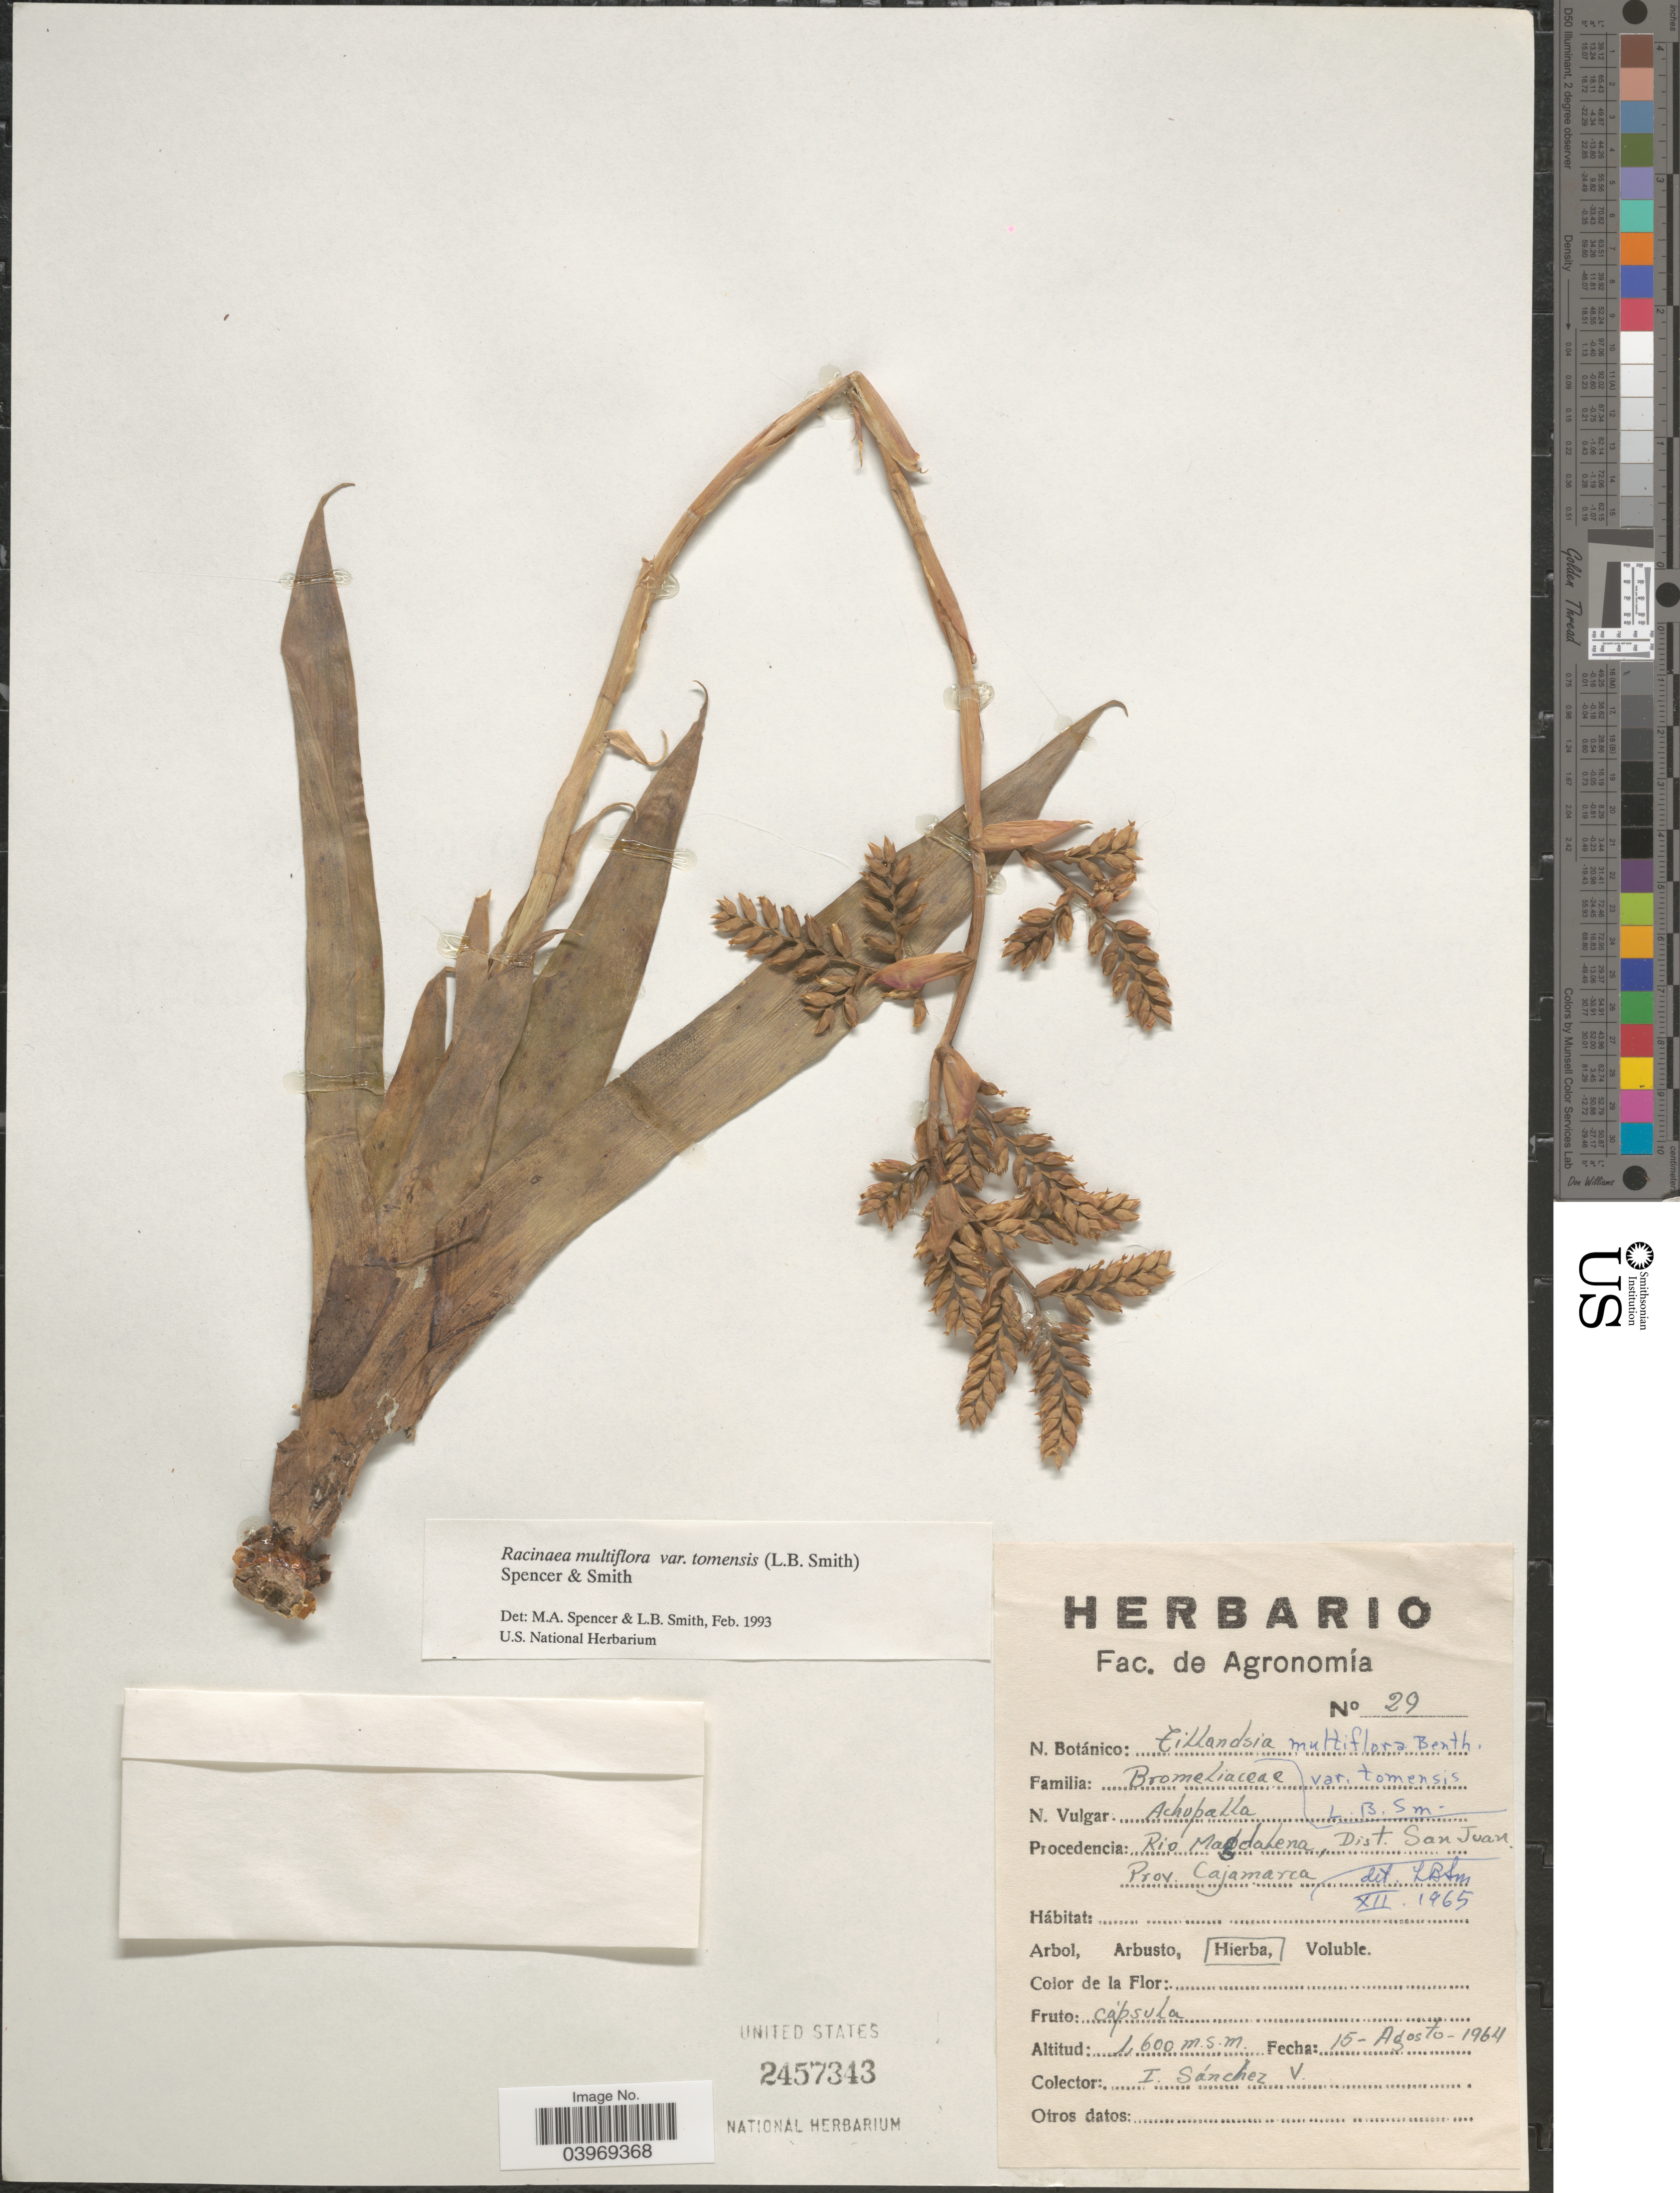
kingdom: Plantae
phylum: Tracheophyta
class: Liliopsida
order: Poales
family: Bromeliaceae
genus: Racinaea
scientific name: Racinaea multiflora var. tomensis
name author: (L.B. Sm.) M.A. Spencer & L.B. Sm.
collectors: I. Sánchez Vega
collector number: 29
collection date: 1964-08-15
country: Peru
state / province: Cajamarca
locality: Rio Magdalena, Dist. San Juan.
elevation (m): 1600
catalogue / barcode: US 2457343